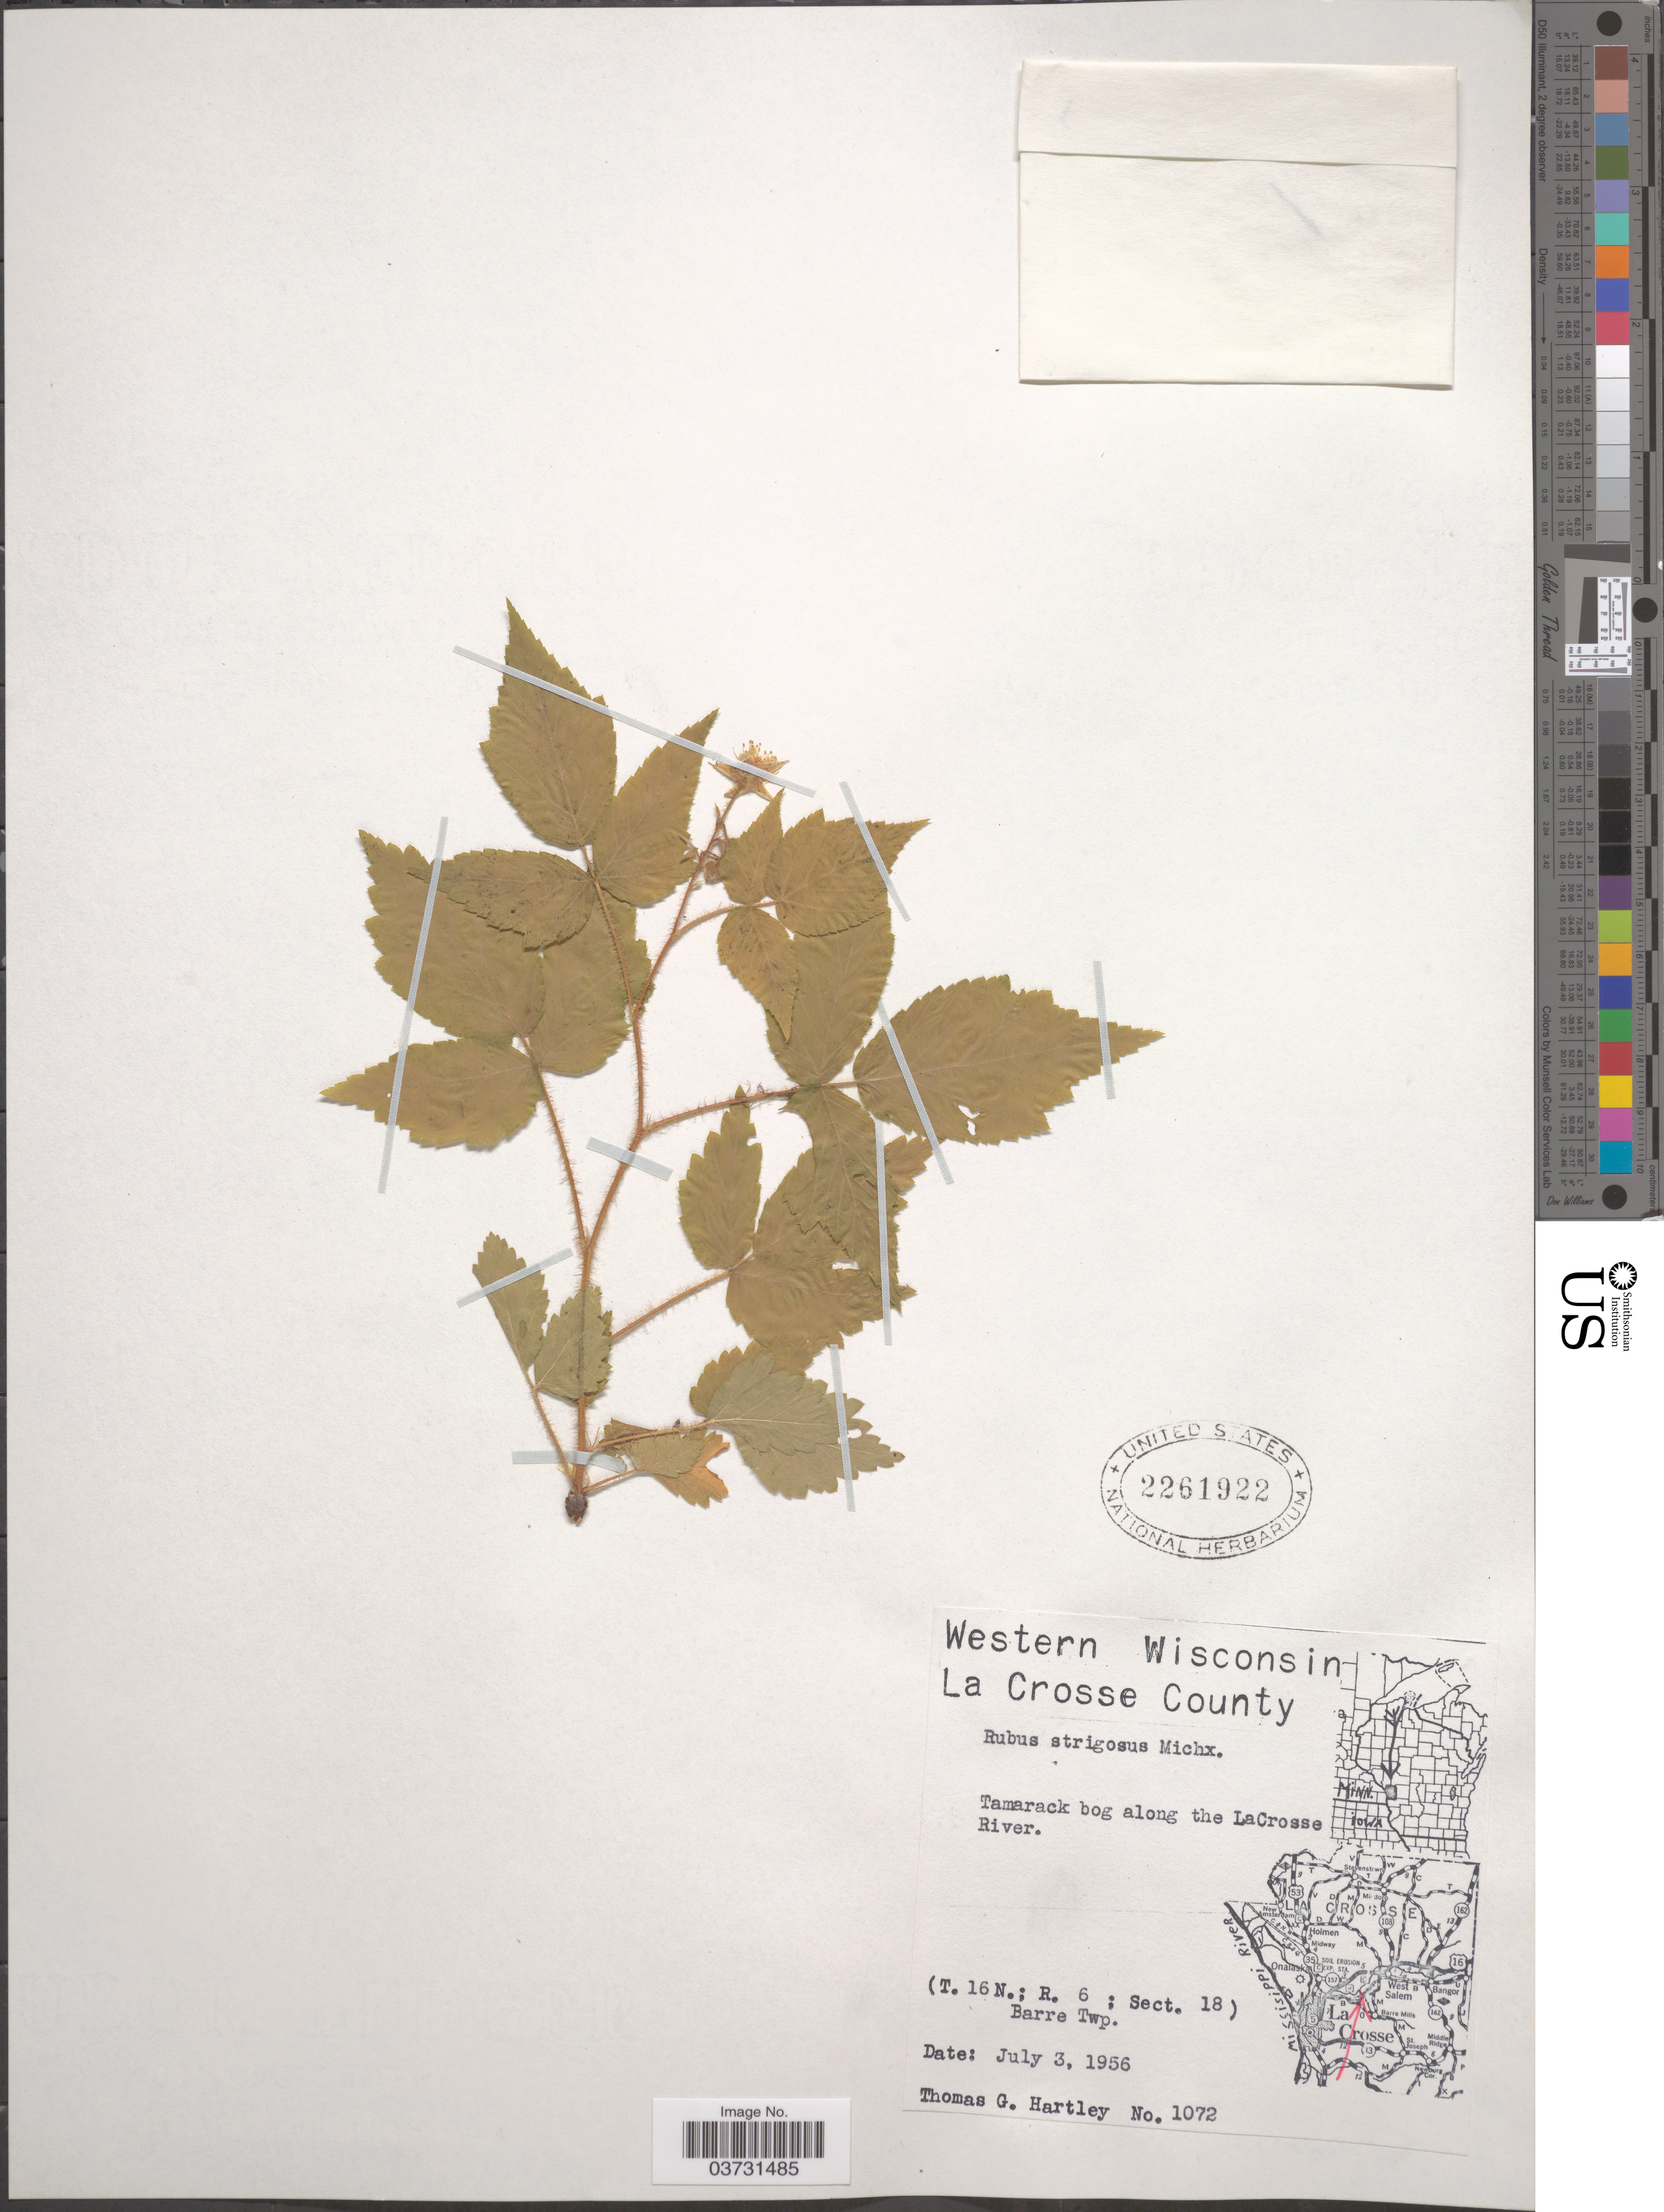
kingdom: Plantae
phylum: Tracheophyta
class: Magnoliopsida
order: Rosales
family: Rosaceae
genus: Rubus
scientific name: Rubus strigosus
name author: Michx.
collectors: T. G. Hartley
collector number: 1072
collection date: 1956-07-03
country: United States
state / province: Wisconsin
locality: Western Wisconsin. La Crosse County. Tamarack bog along the LaCrosse River. (T. 16N.; R. 6 ; Sect. 18) Barre Twp.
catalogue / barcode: US 2261922